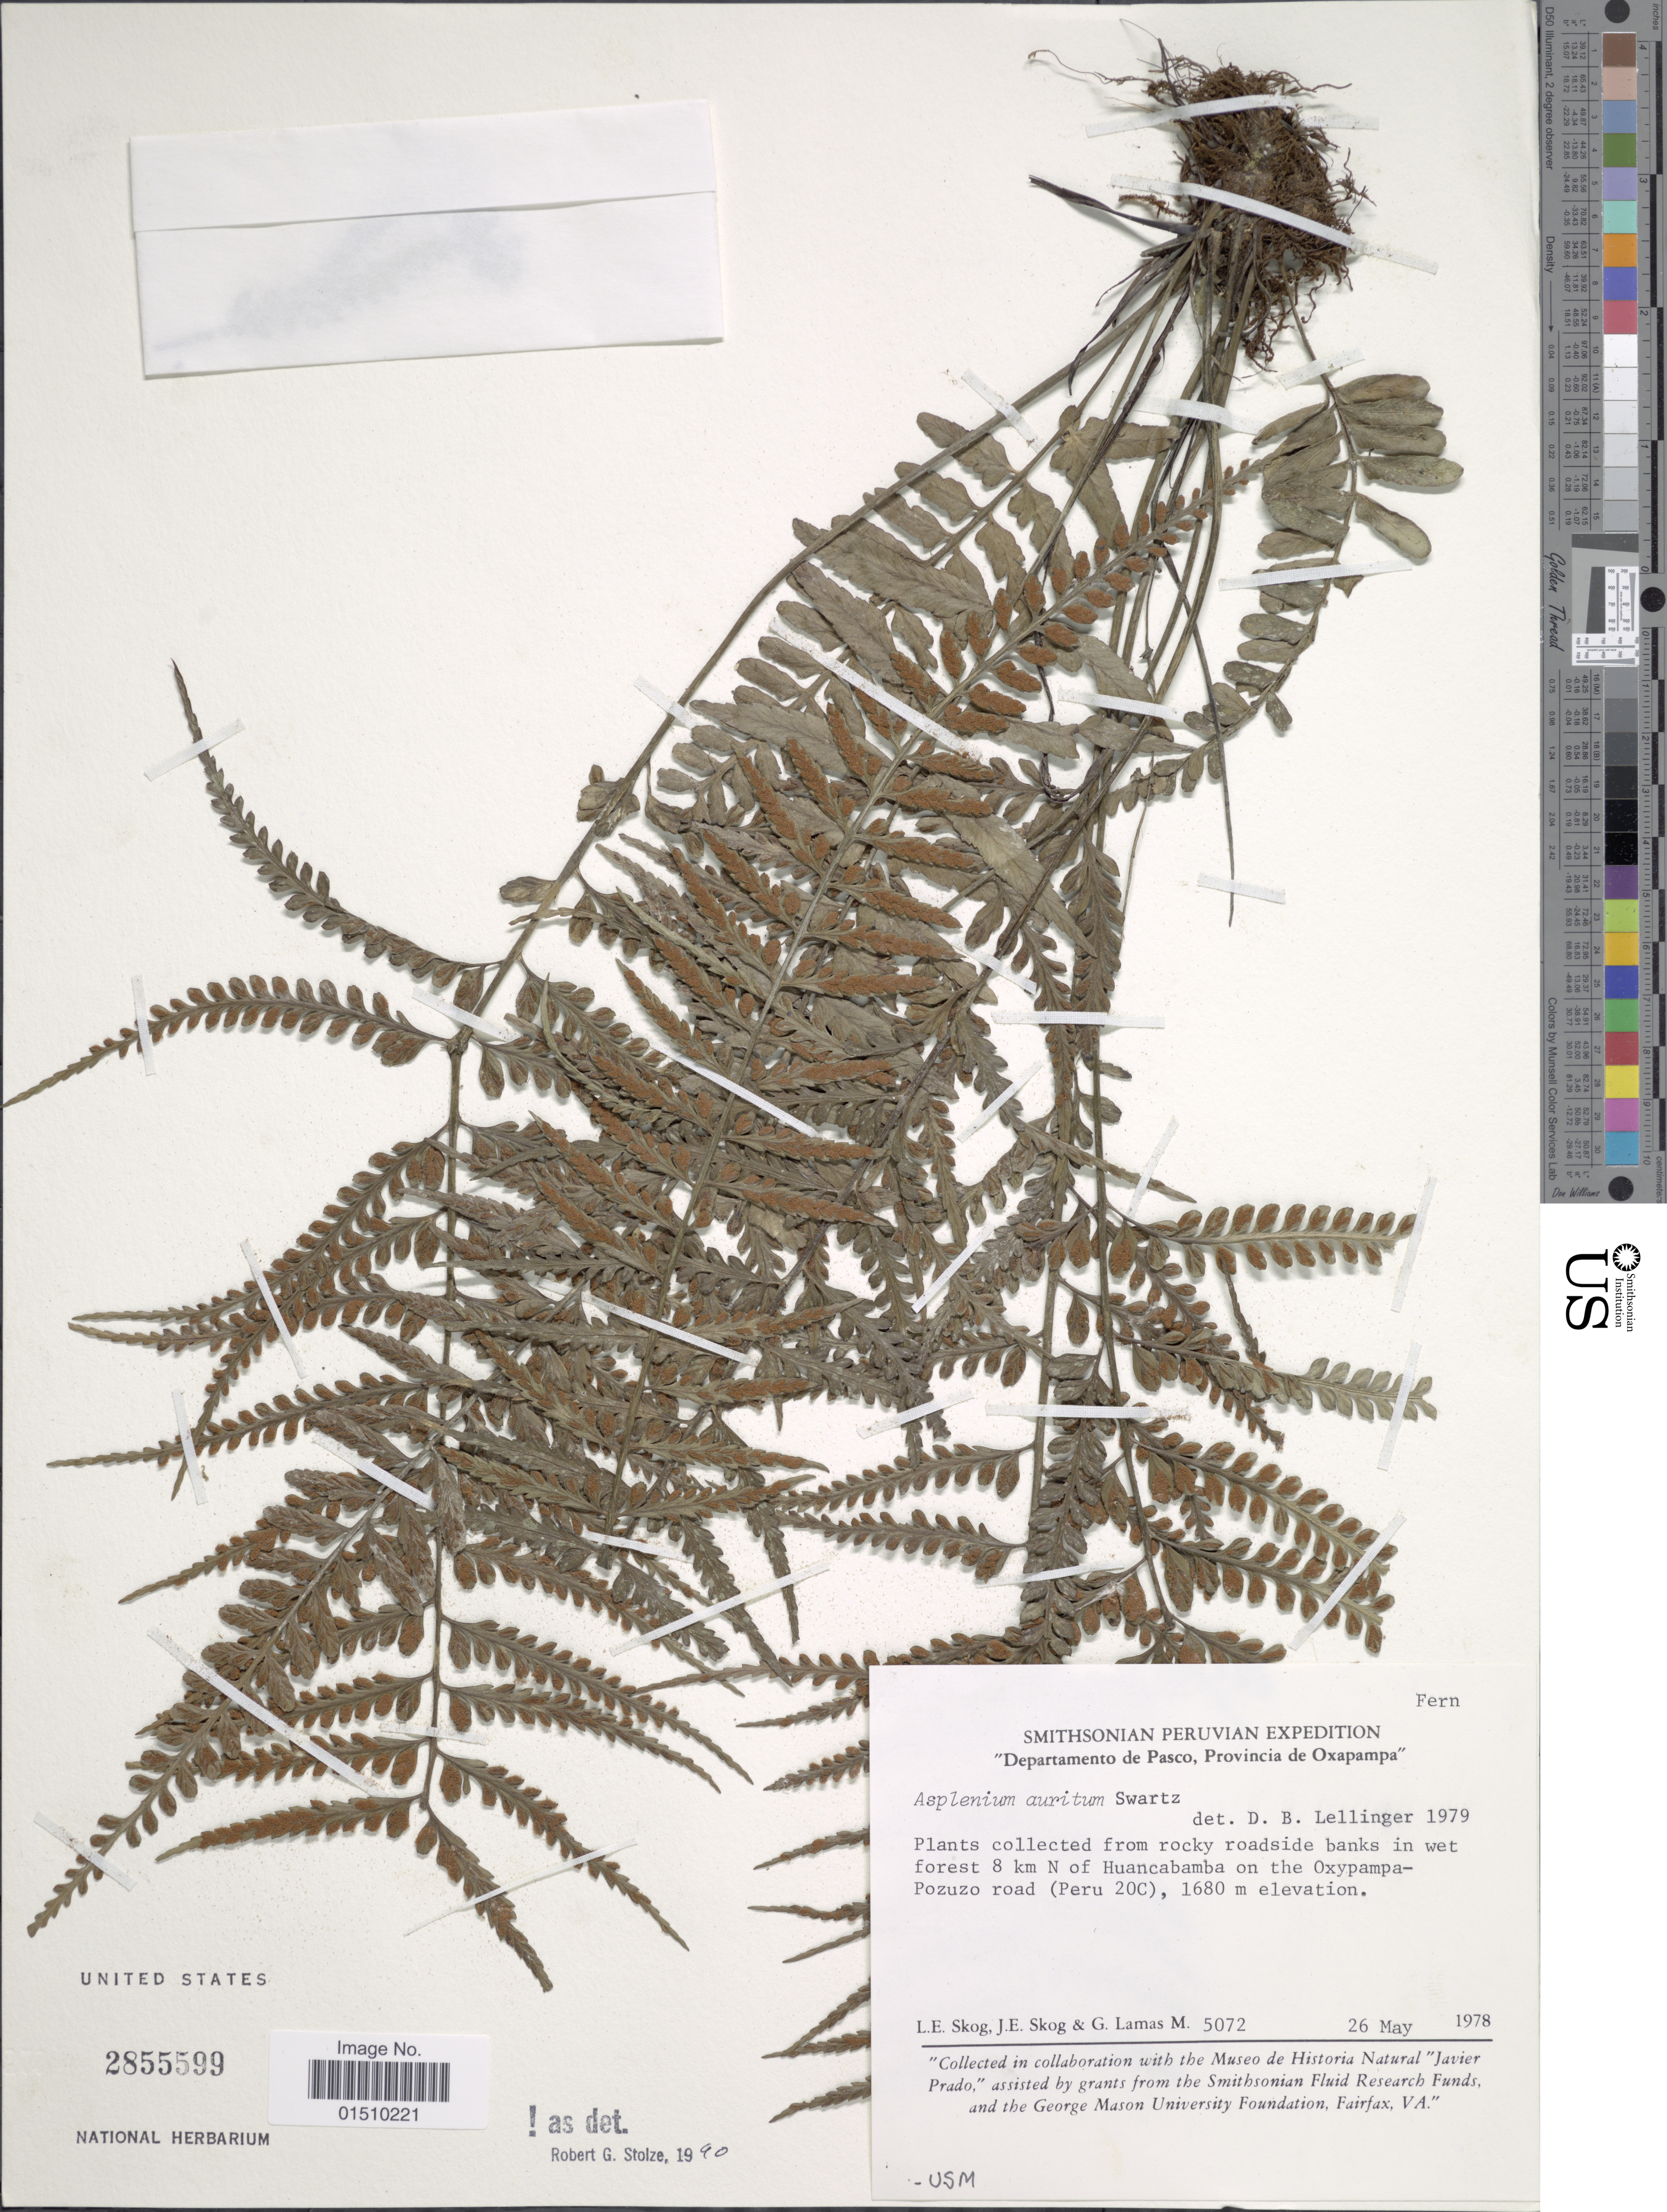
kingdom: Plantae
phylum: Tracheophyta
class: Polypodiopsida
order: Polypodiales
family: Aspleniaceae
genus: Asplenium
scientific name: Asplenium auritum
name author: Sw.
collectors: L. E. Skog, J. E. Skog & G. Lamas M.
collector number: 5072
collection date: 1978-05-26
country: Peru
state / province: Pasco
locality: Departamento de Pasco, Provincia de Oxapampa, 8 km N of Huancabamba on the Oxypampa Pozuzo road (Peru 20C).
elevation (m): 1680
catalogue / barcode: US 2855599